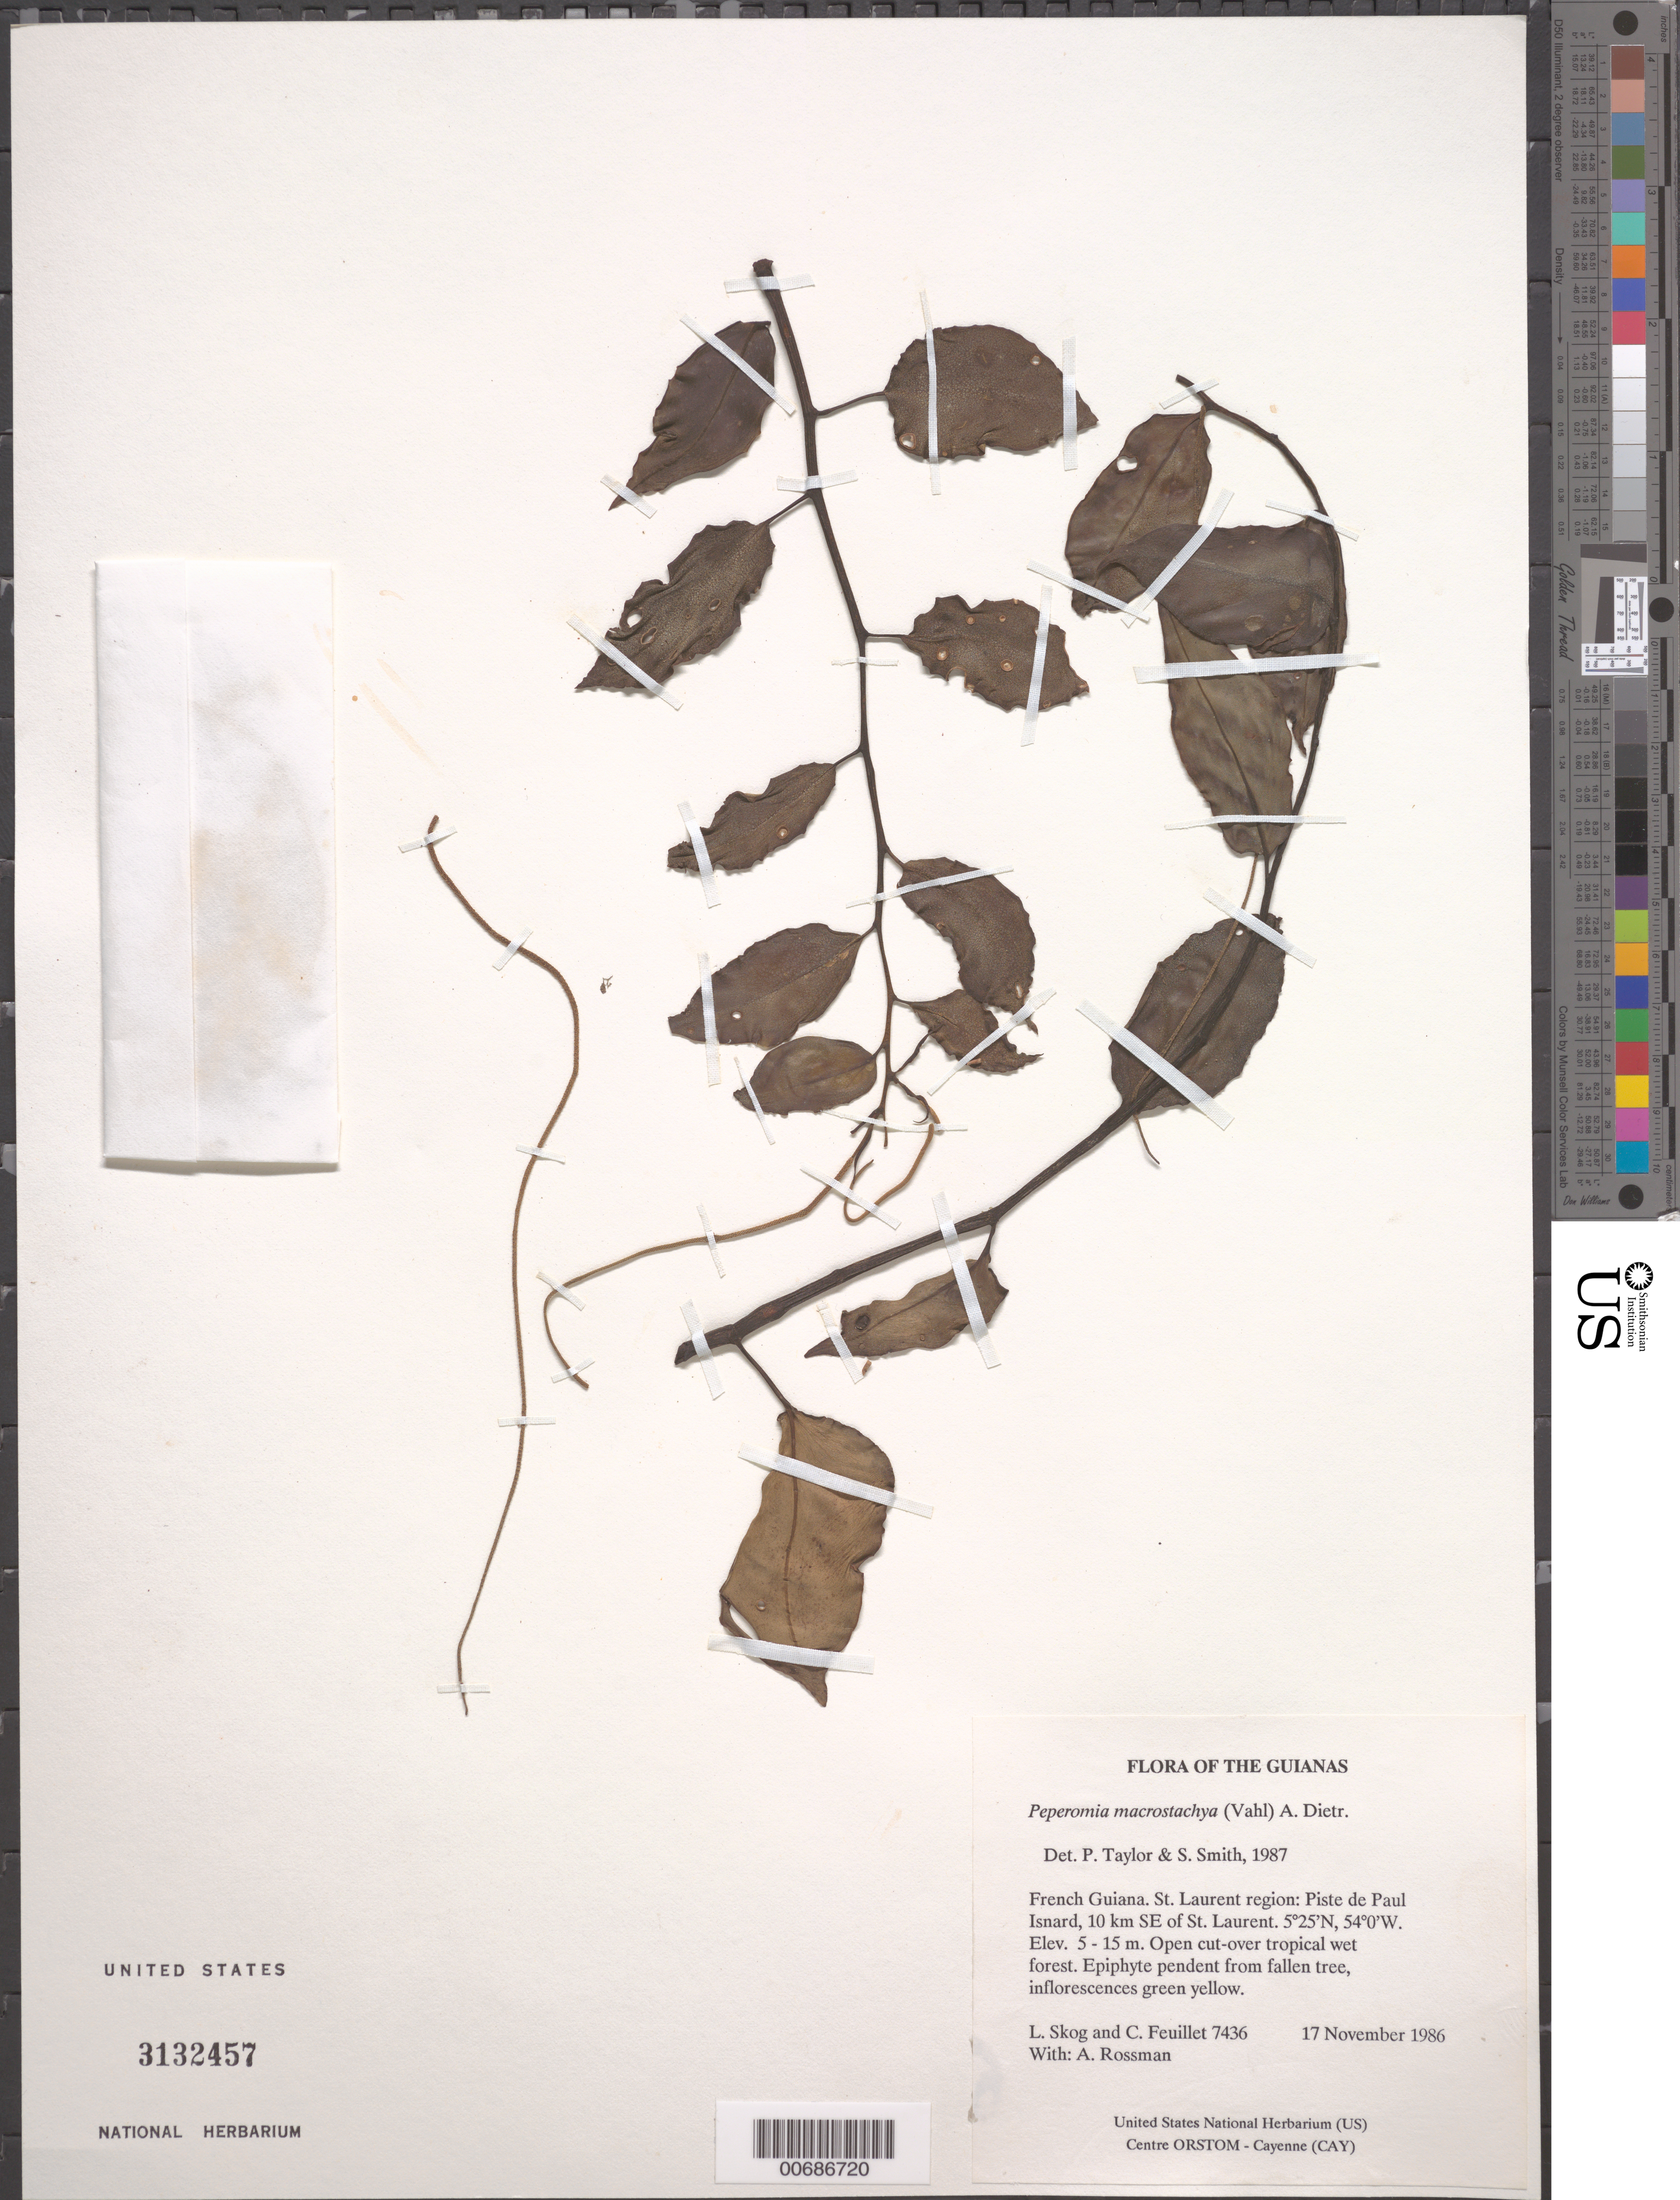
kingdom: Plantae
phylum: Tracheophyta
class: Magnoliopsida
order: Piperales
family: Piperaceae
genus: Peperomia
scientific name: Peperomia macrostachya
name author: (Vahl) A. Dietr.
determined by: Smith, S. F.; Taylor, P.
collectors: L. E. Skog, C. Feuillet & A. Rossman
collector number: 7436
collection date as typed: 17 November 1986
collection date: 1986-11-17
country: French Guiana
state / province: Saint-Laurent-du-Maroni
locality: Piste de Paul Isnard, 10 km SE of St. Laurent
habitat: Open cut-over tropical wet forest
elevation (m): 5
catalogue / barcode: US 3132457